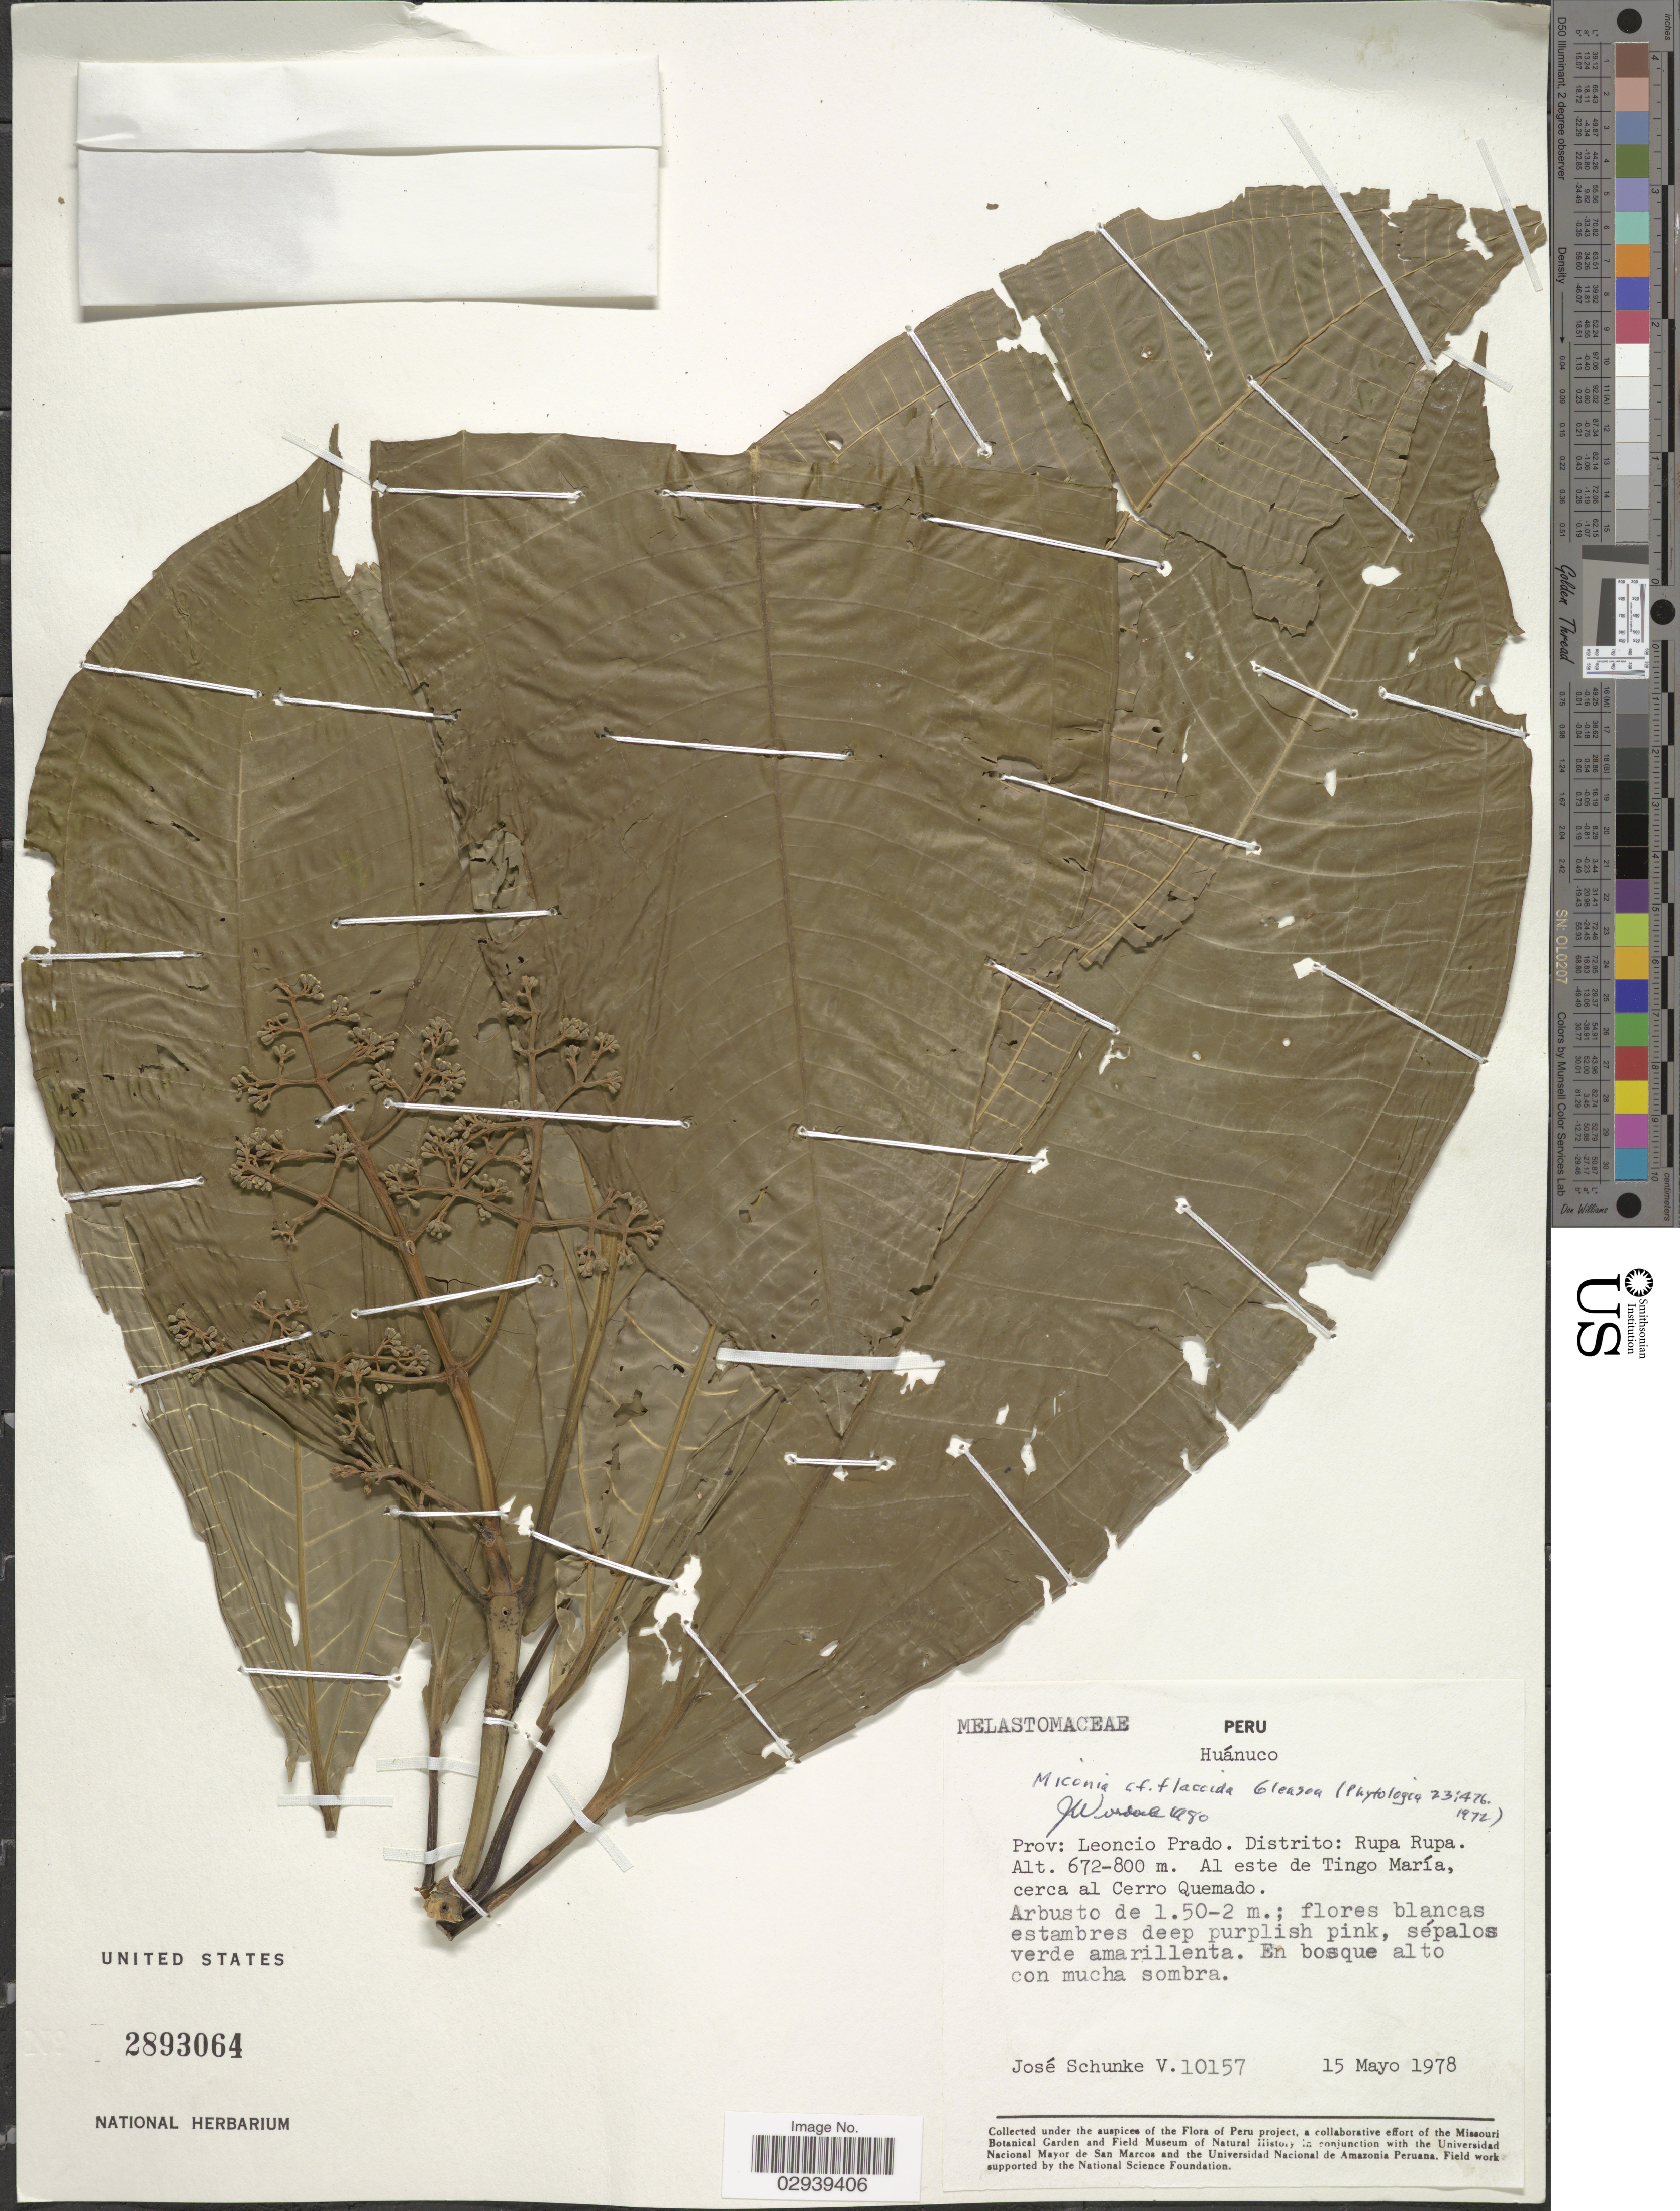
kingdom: Plantae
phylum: Tracheophyta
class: Magnoliopsida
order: Myrtales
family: Melastomataceae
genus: Miconia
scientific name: Miconia flaccida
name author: Gleason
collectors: J. Schunke Vigo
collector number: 10157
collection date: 1978-05-15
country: Peru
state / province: Huánuco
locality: Prov. Leoncio Prado. Distrito : Rupa Rupa. Al este de Tingo María. cerca al Cerro Quemado.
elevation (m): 672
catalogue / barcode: US 2893064